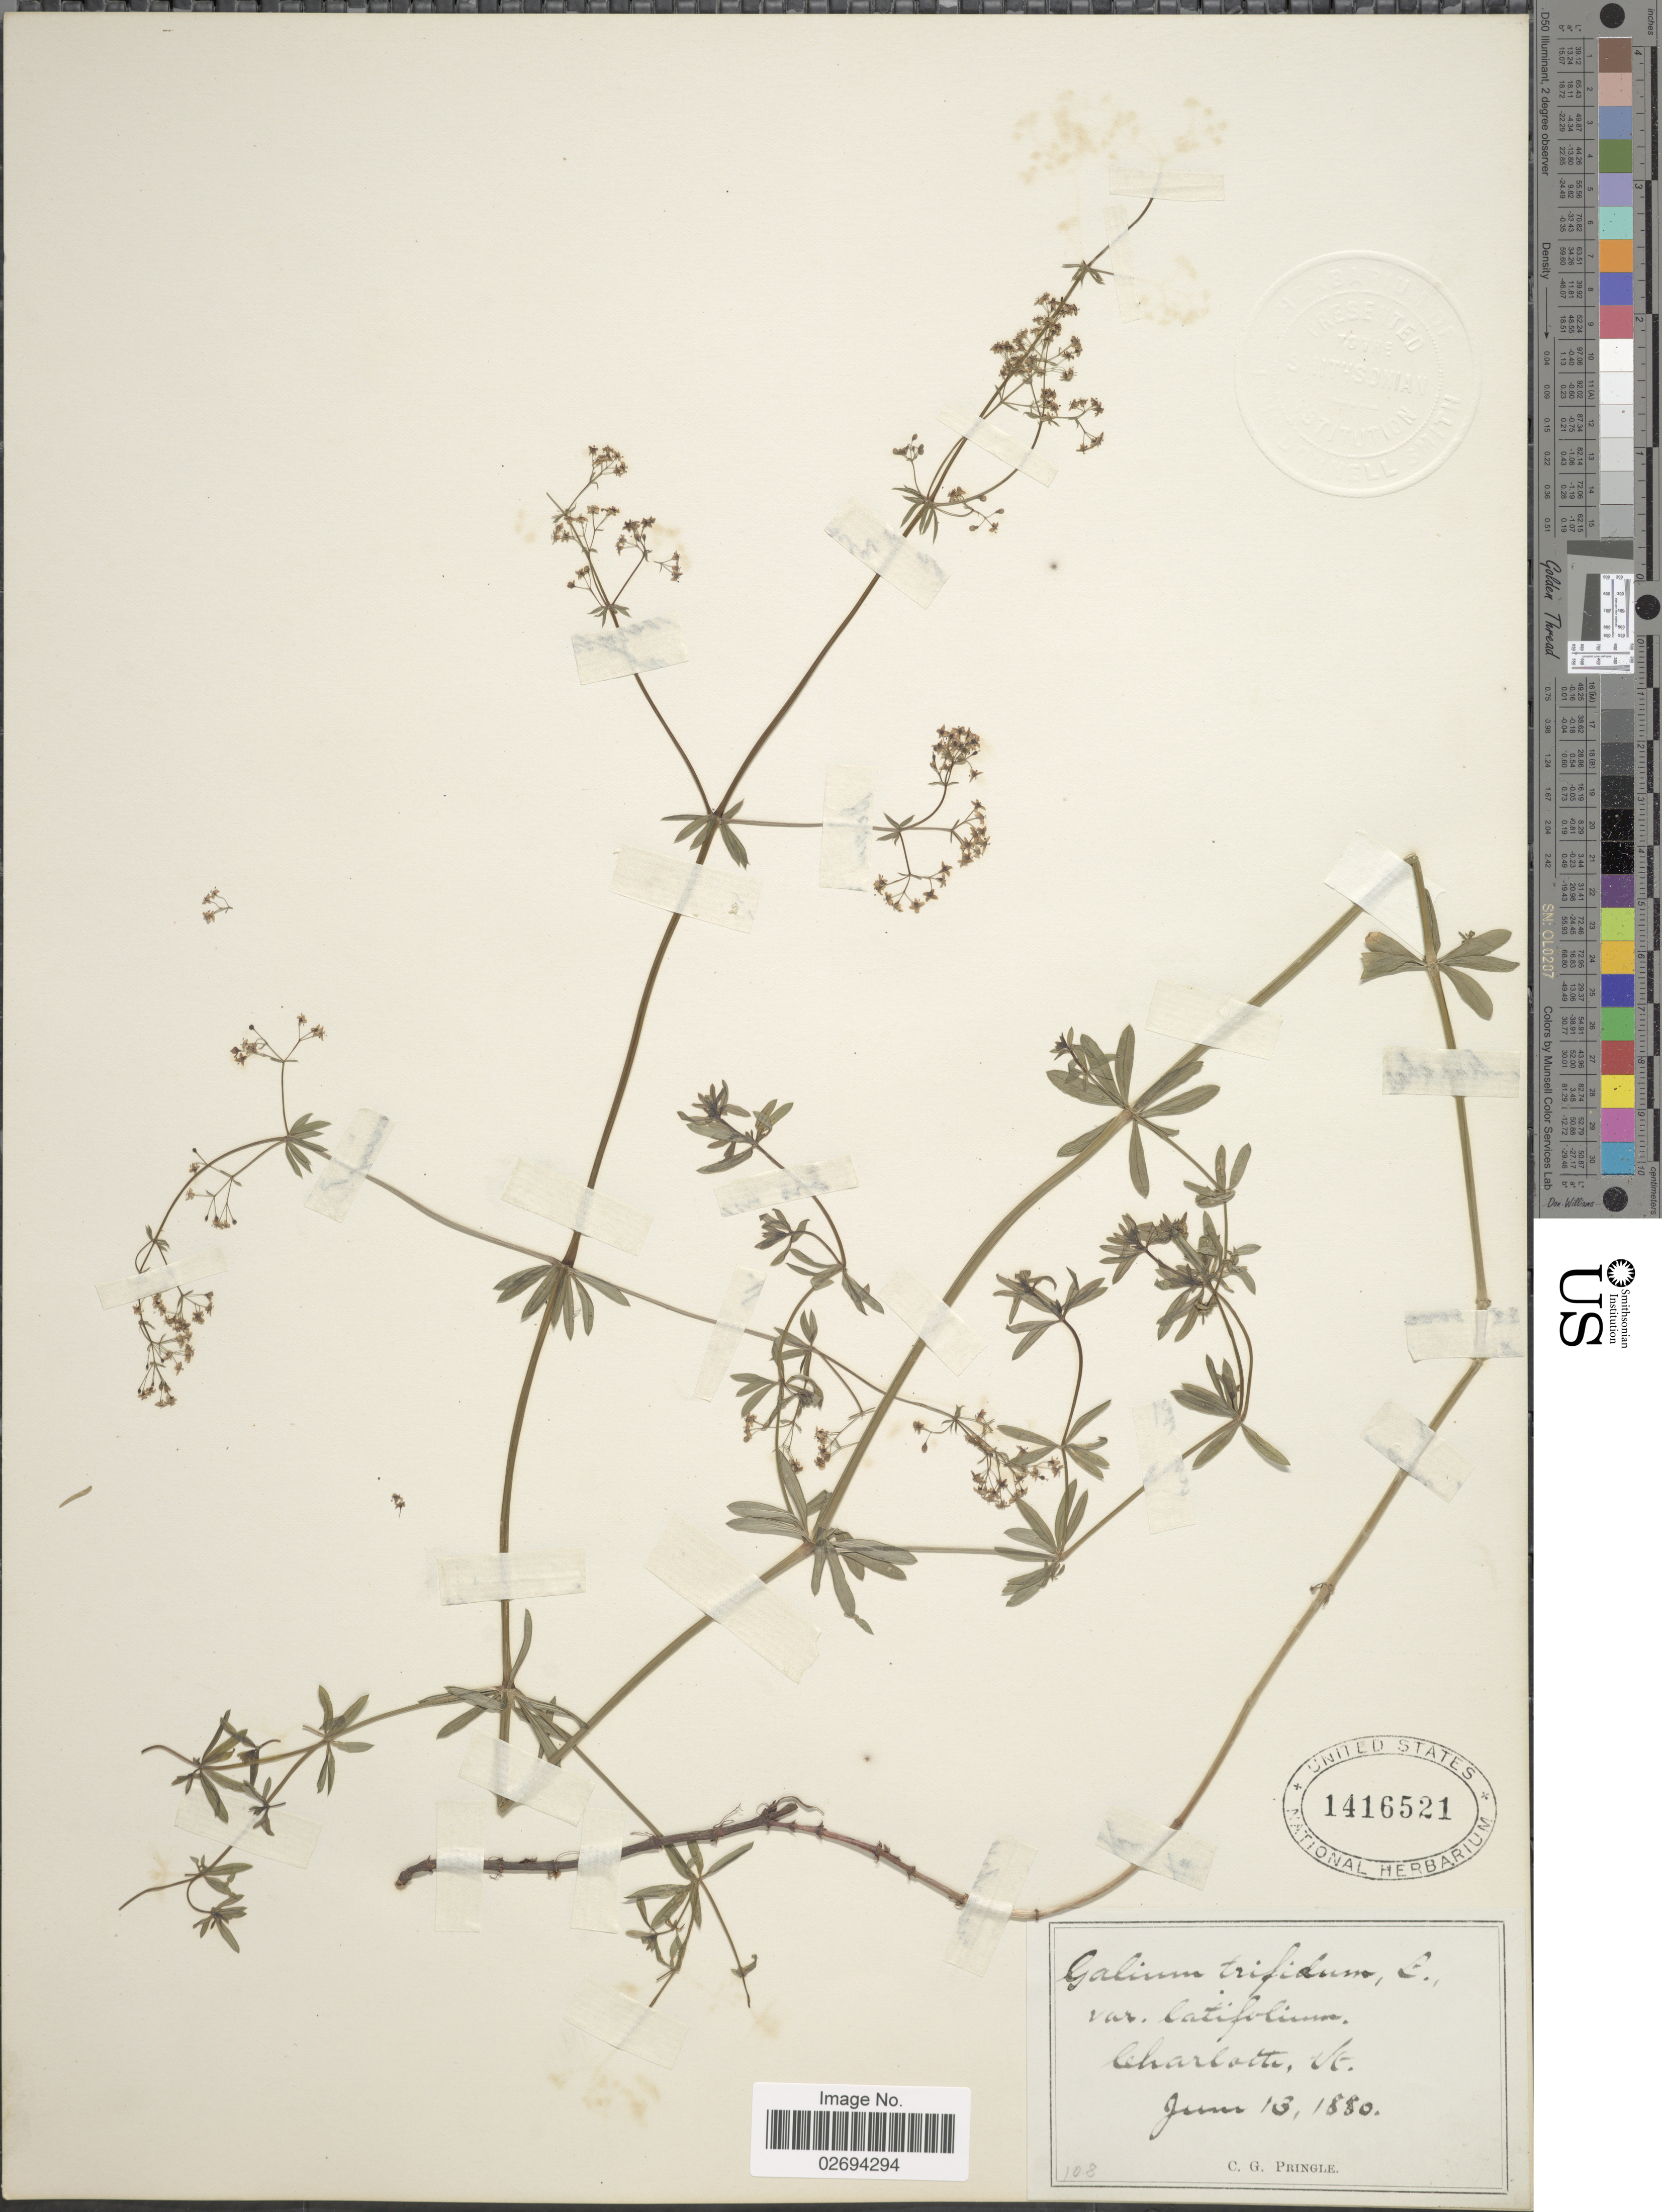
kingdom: Plantae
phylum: Tracheophyta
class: Magnoliopsida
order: Gentianales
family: Rubiaceae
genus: Galium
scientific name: Galium trifidum var. latifolium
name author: Torr.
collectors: C. G. Pringle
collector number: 108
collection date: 1880-06-13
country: United States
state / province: Vermont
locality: Charlotte.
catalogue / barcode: US 1416521